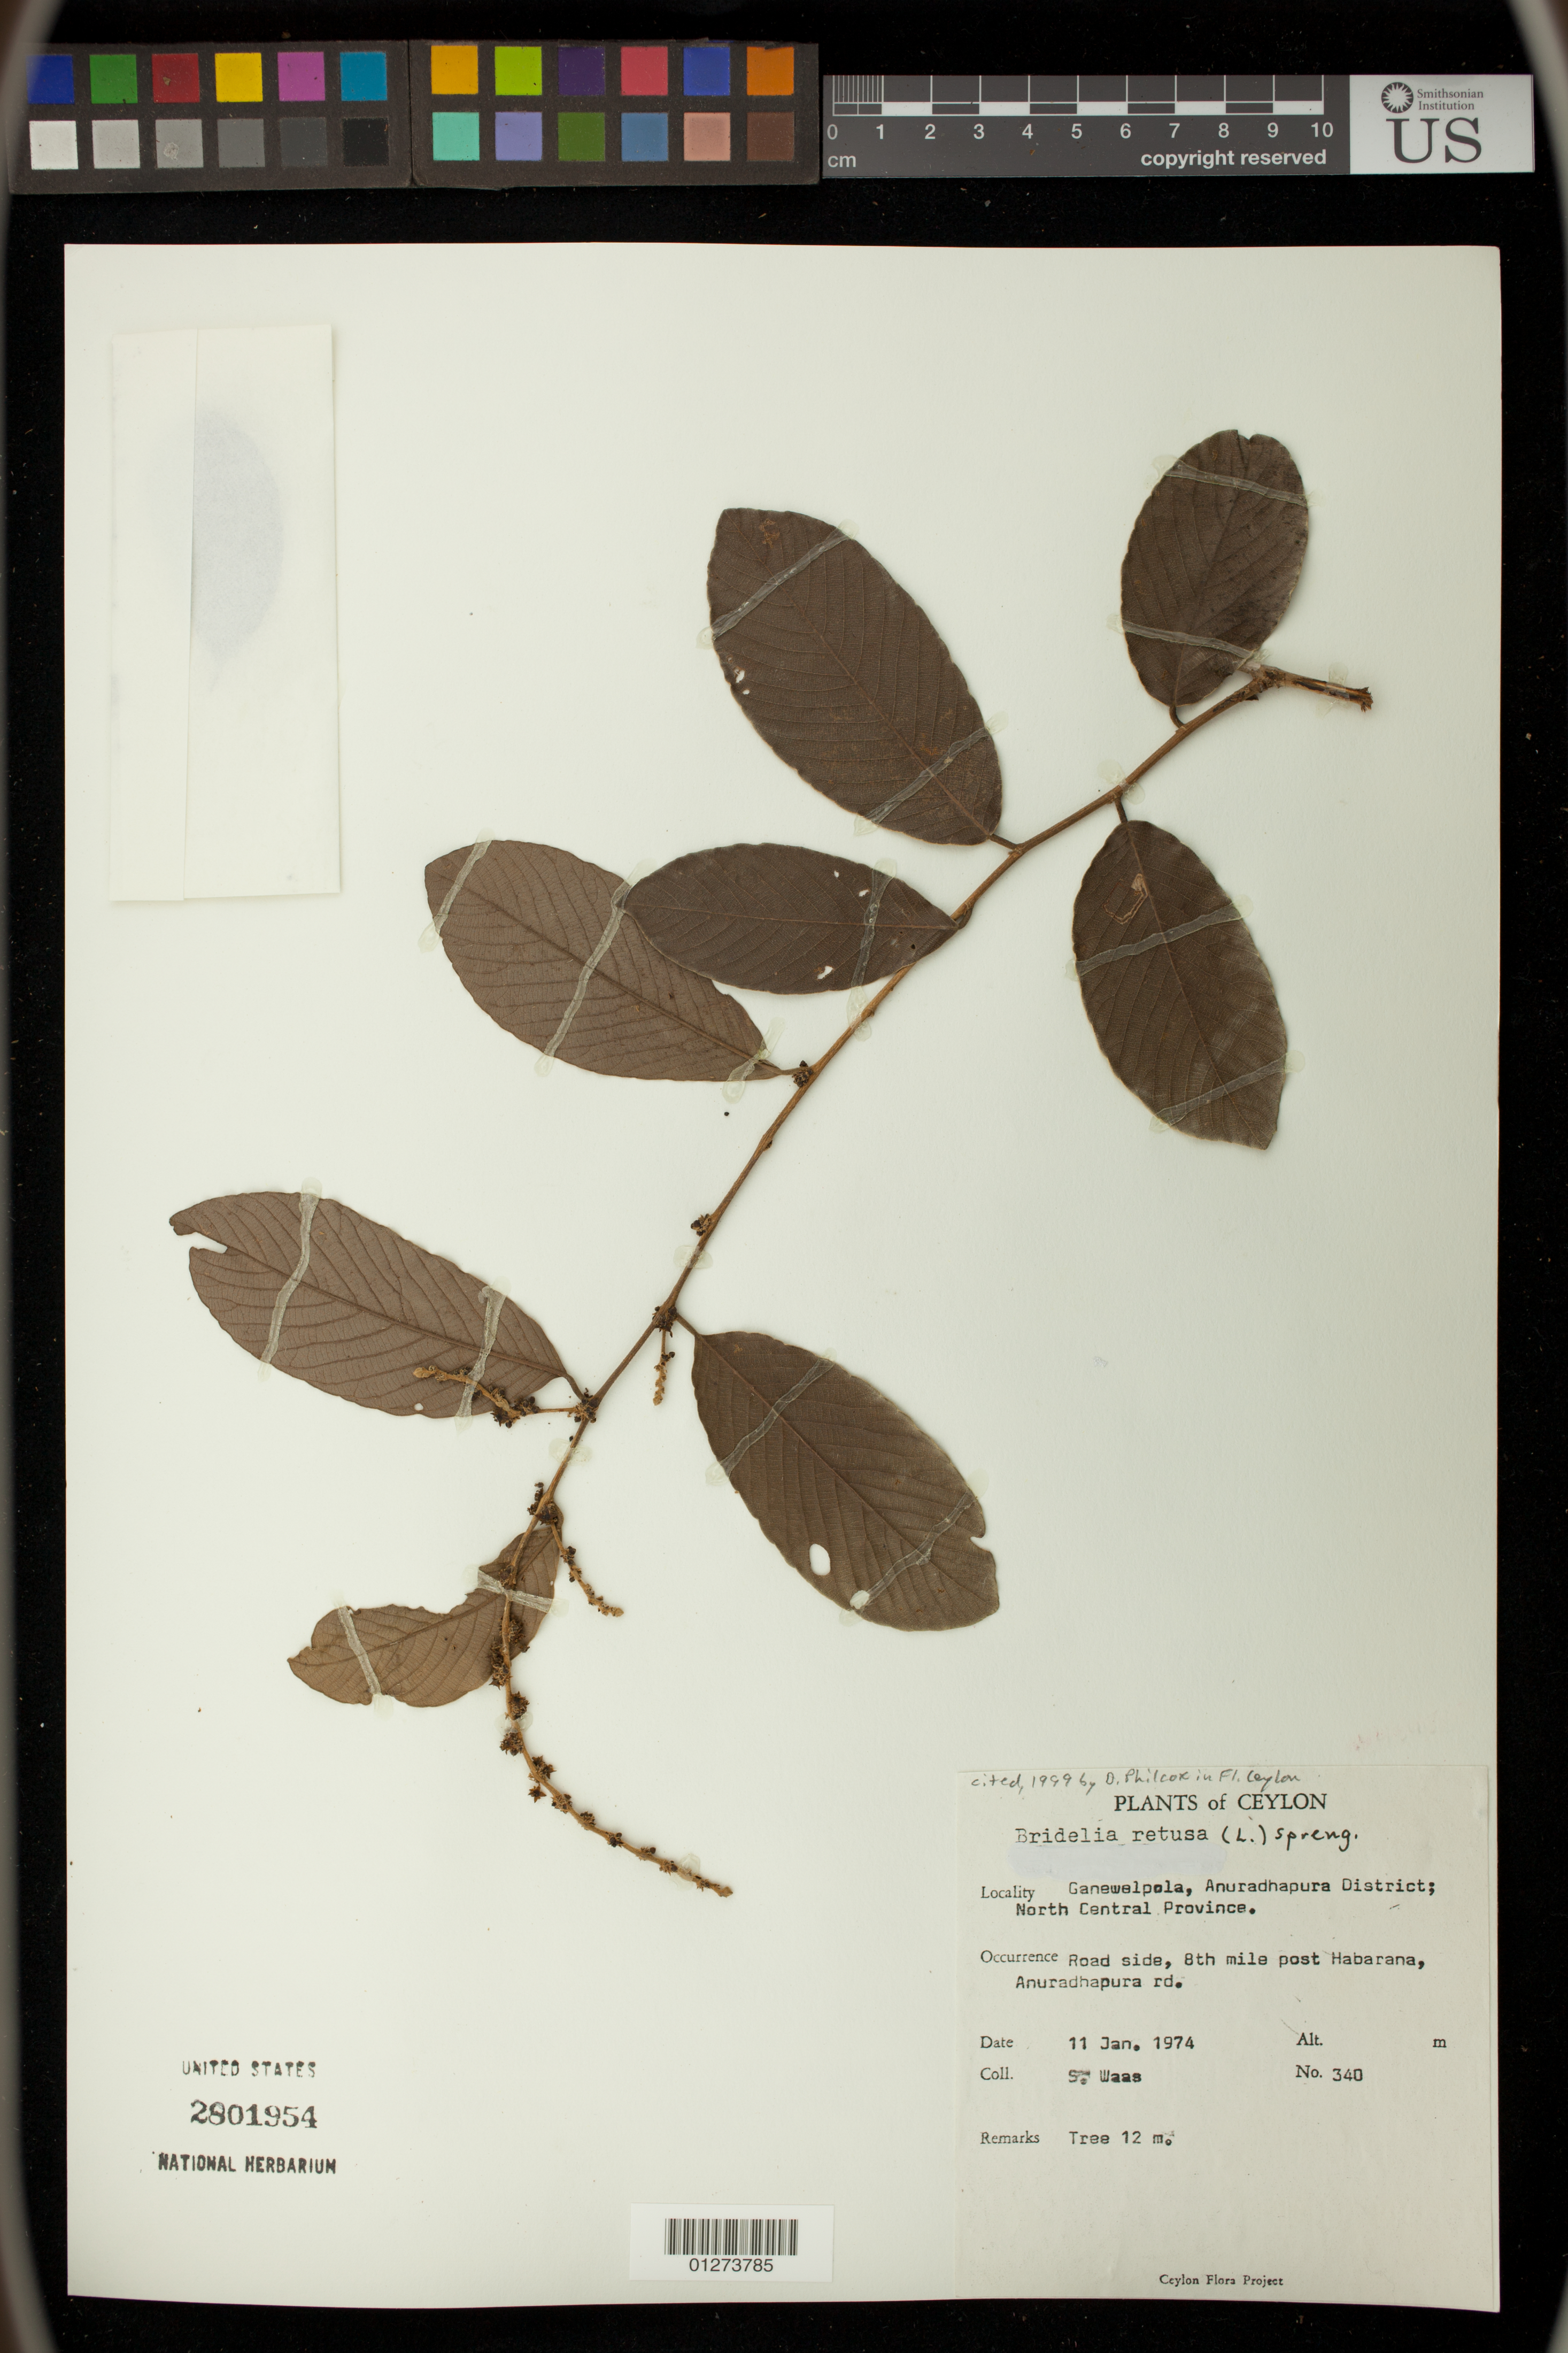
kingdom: Plantae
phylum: Tracheophyta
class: Magnoliopsida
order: Malpighiales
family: Phyllanthaceae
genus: Bridelia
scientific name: Bridelia retusa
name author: (L.) A. Juss.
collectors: S. Waas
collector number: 340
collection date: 1974-01-11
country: Sri Lanka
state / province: North Central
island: Ceylon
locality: Ceylon: Ganewelpola, Anuradhapura District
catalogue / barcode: US 2801954